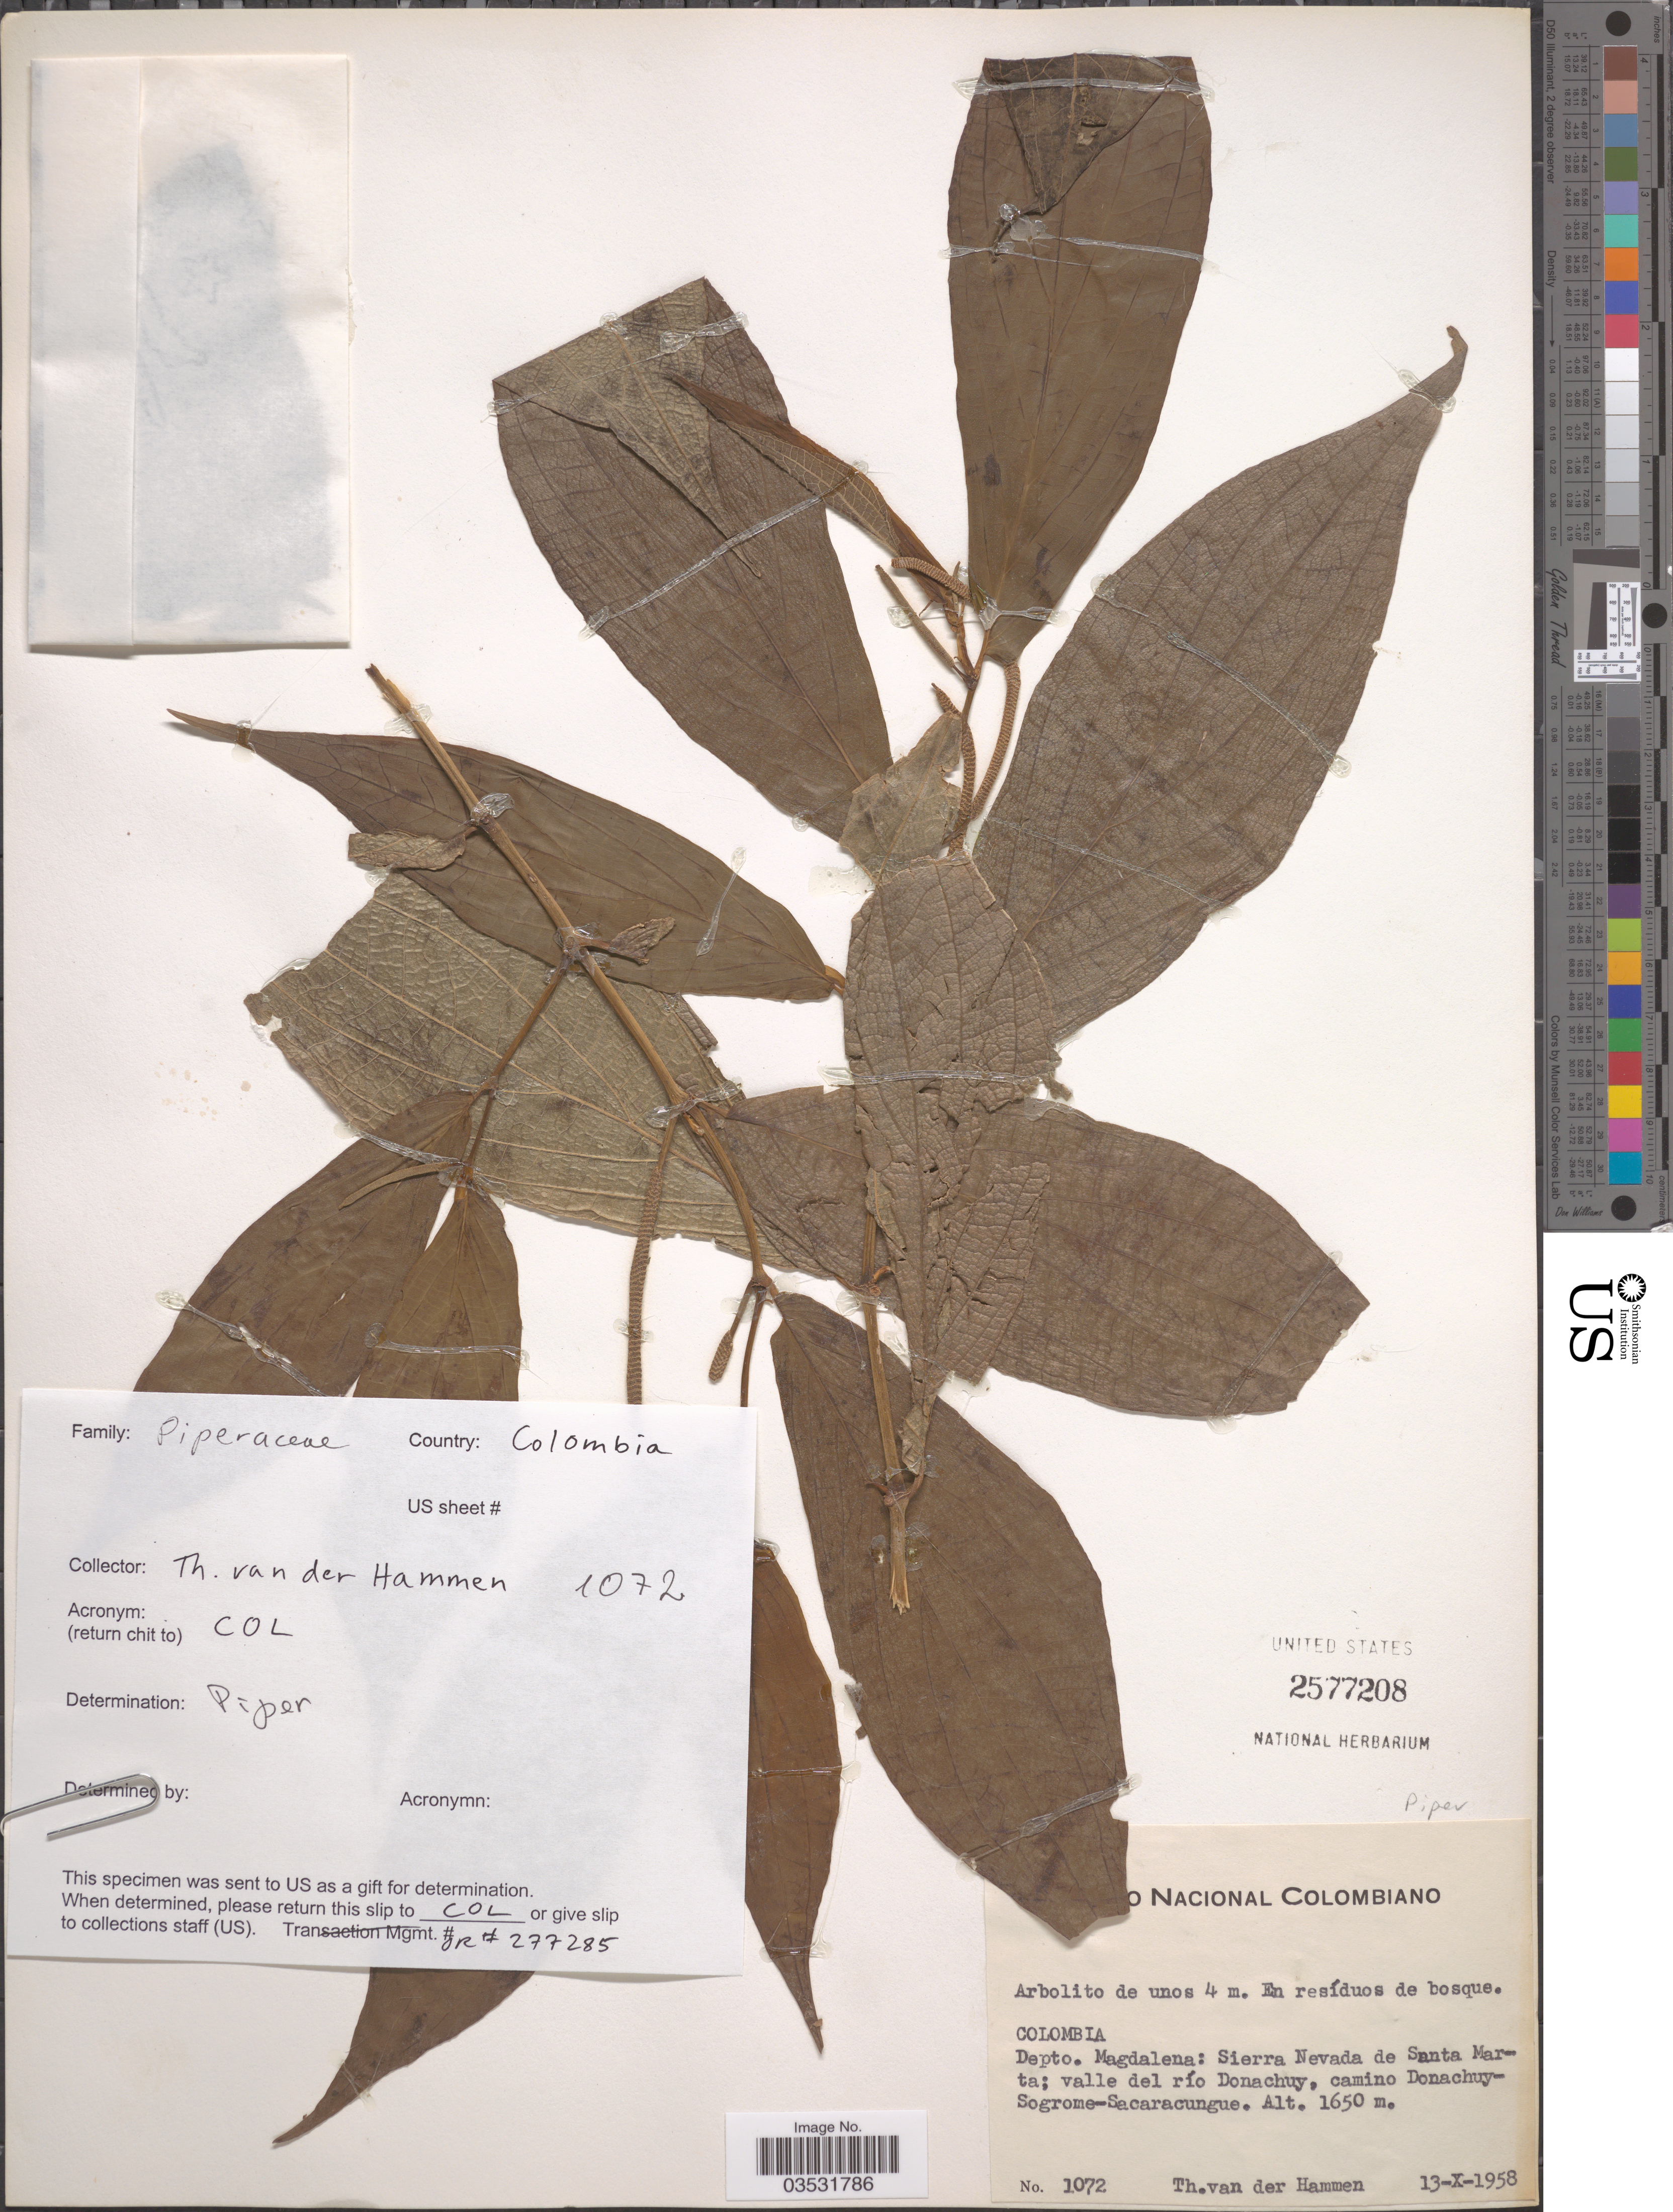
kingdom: Plantae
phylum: Tracheophyta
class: Magnoliopsida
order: Piperales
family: Piperaceae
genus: Piper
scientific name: Piper sp.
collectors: T. Van der Hammen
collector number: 1072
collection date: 1958-10-13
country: Colombia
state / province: Magdalena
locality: Depto. Magdalena: Sierra Nevada de Santa Marta; valle del río Donachuy, camino Donachuy-Sogrome-Sacaracungue.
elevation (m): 1650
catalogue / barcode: US 2577208